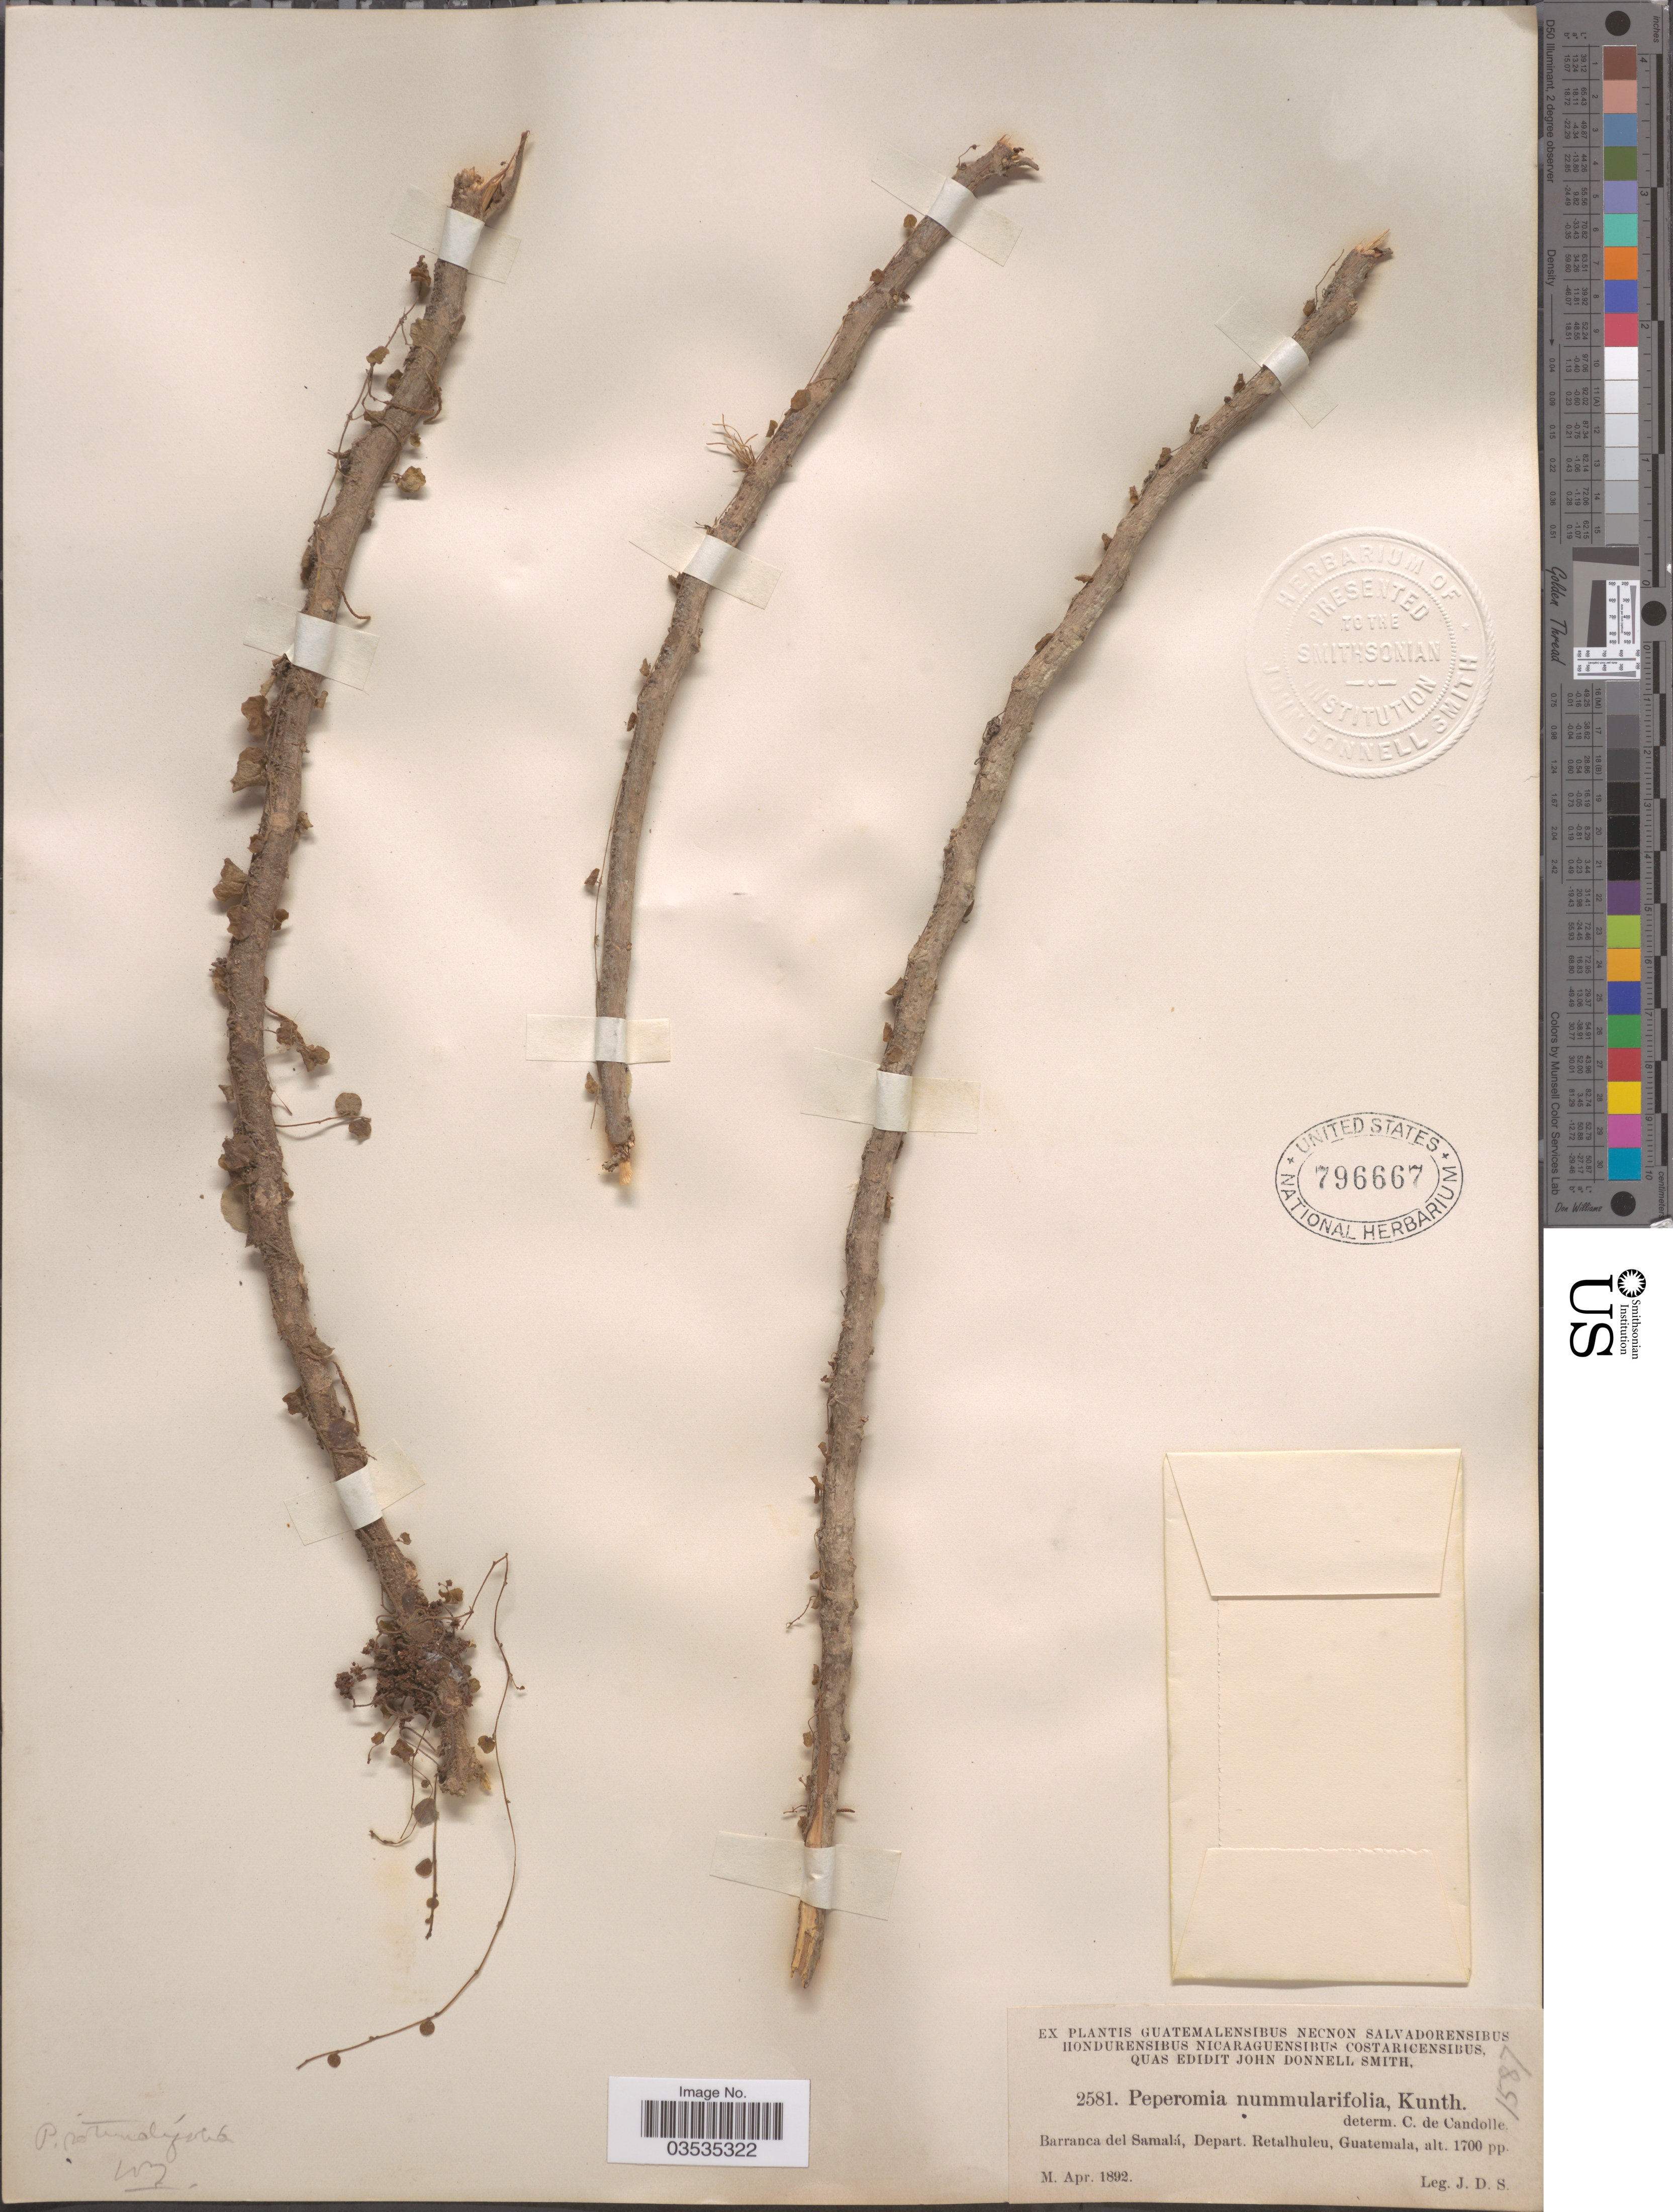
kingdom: Plantae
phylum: Tracheophyta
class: Magnoliopsida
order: Piperales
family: Piperaceae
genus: Peperomia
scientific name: Peperomia matlalucaensis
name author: C. DC.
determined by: Jiménez, José Estaban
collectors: J. Donnell Smith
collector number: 2581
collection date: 1892-04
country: Guatemala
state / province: Retalhuleu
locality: Barranca del Samalá, Depart. Retalhuleu.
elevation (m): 518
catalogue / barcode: US 796667